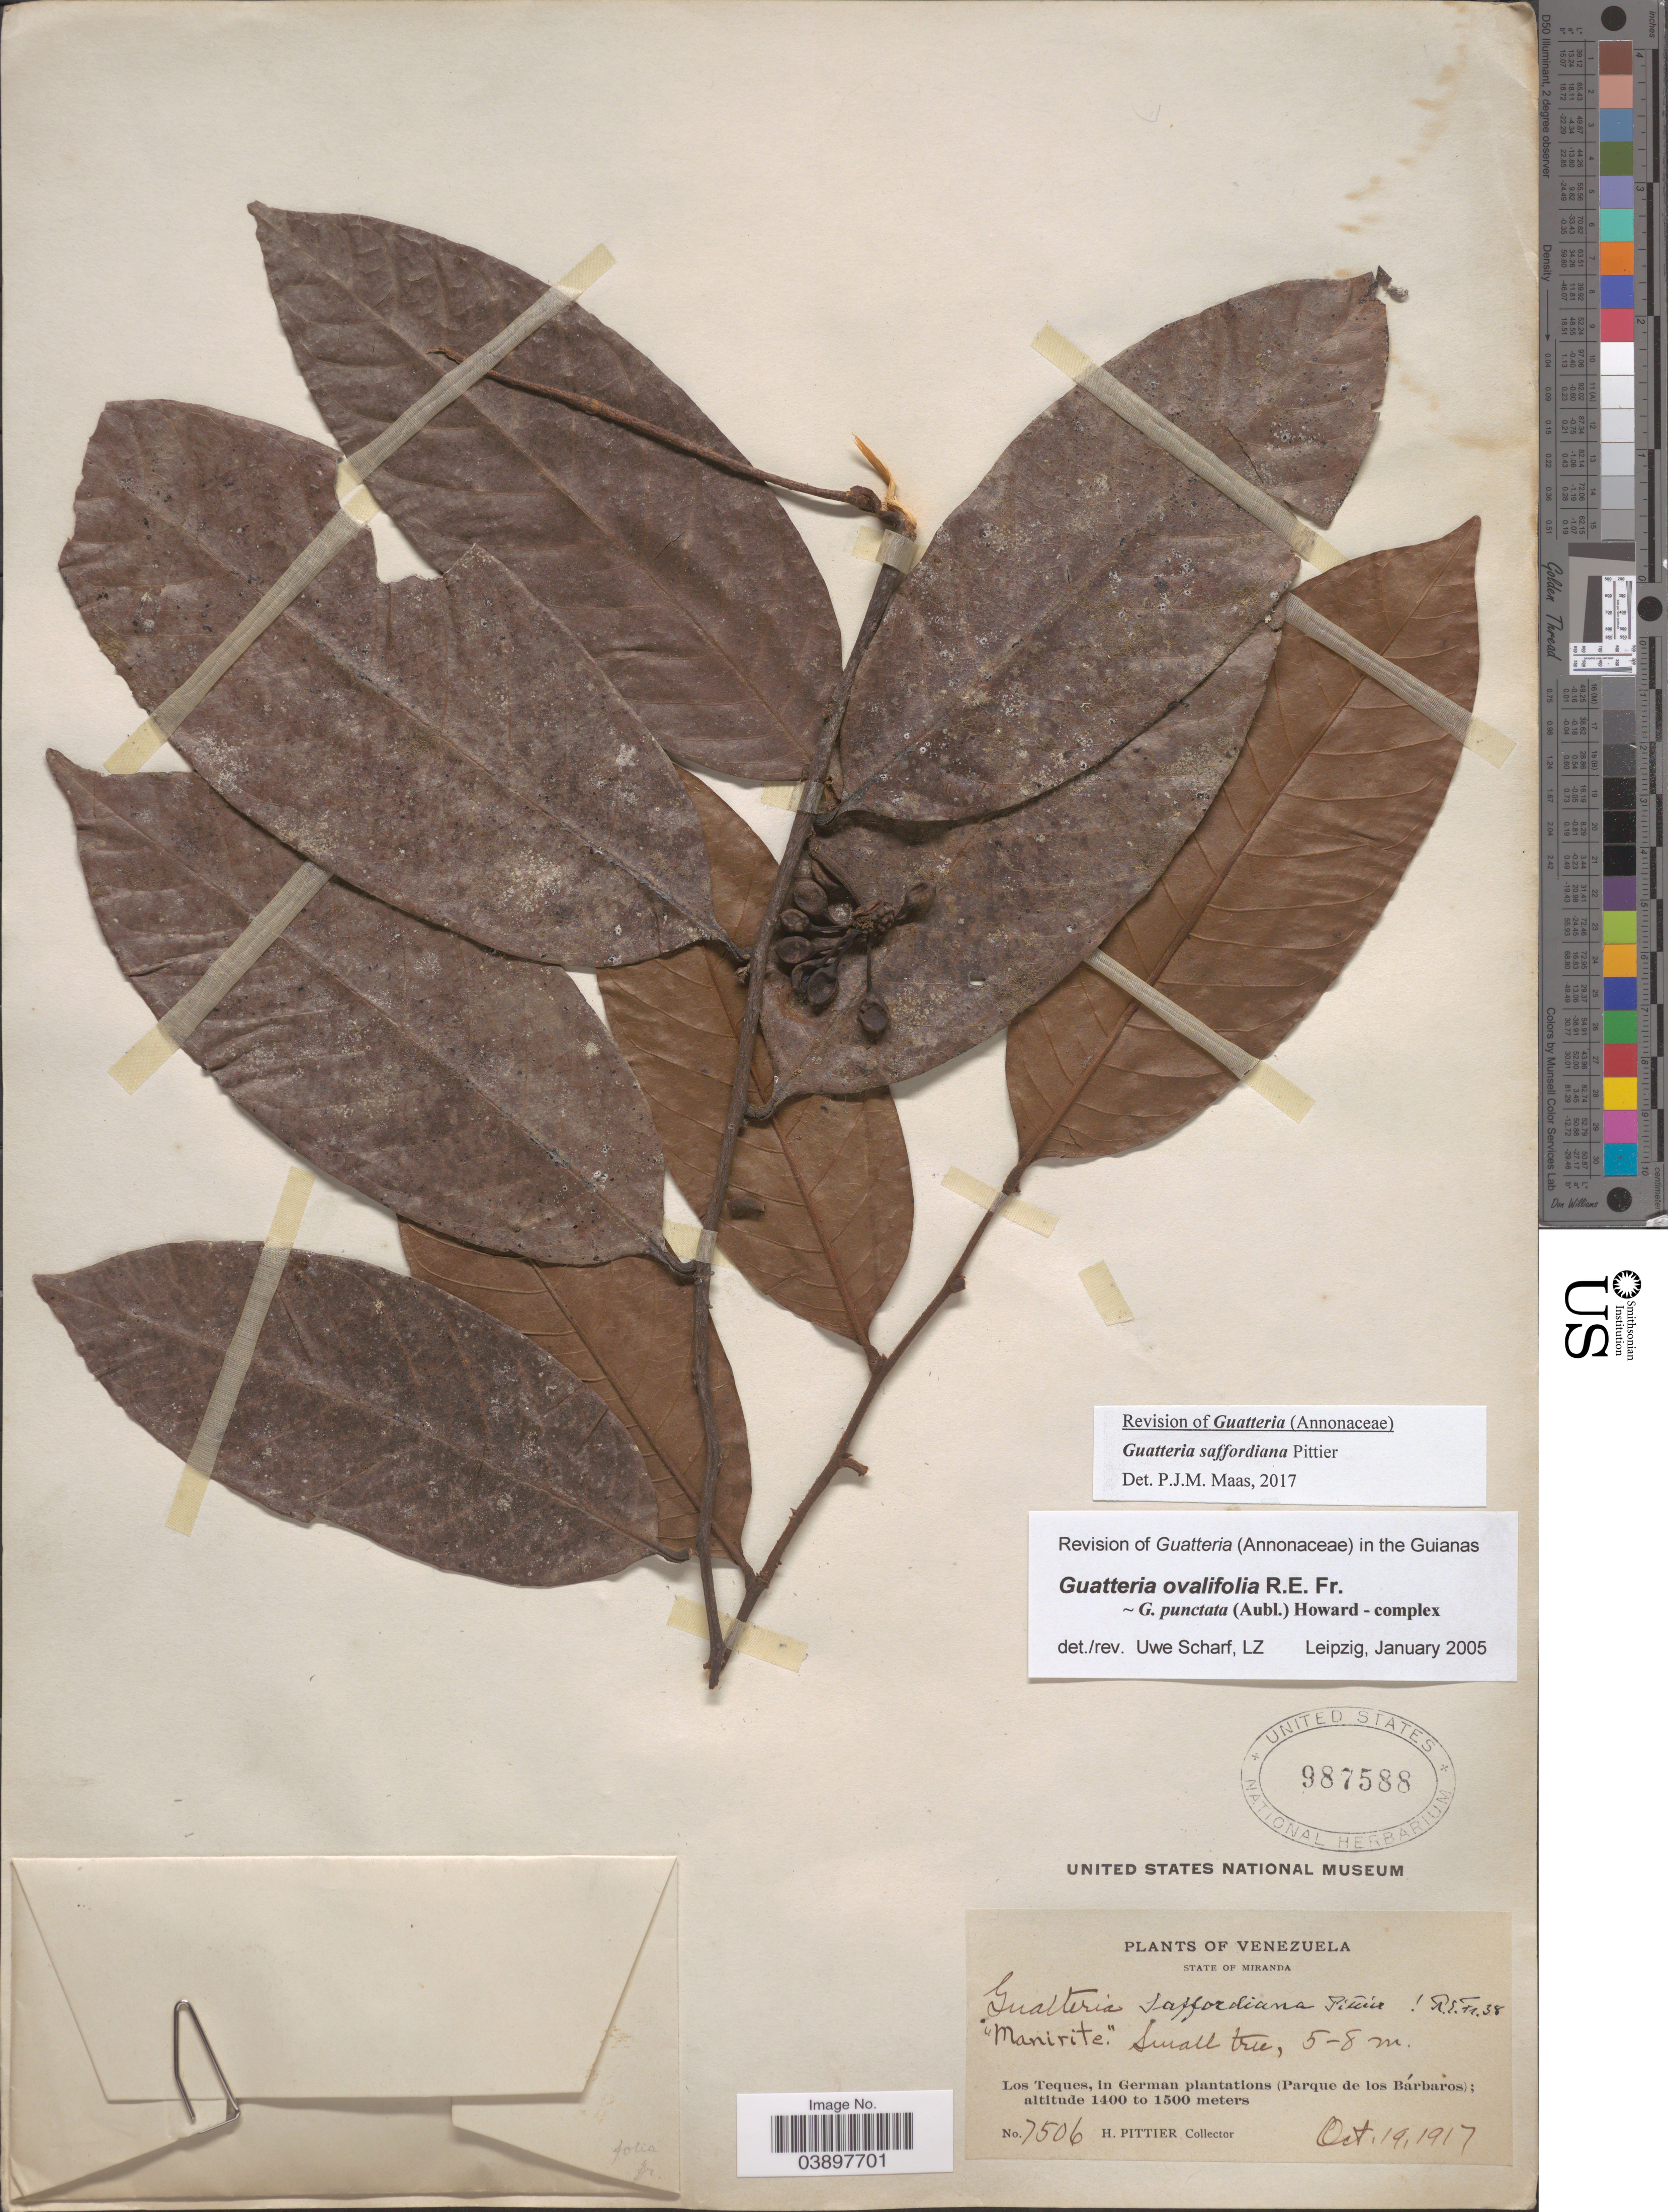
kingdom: Plantae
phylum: Tracheophyta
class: Magnoliopsida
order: Magnoliales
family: Annonaceae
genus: Guatteria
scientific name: Guatteria saffordiana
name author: Pittier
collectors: H. F. Pittier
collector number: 7506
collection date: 1927-10-19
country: Venezuela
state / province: Miranda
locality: Los Teques, in German plantations (Parque de los Bárbaros).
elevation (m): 1400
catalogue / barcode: US 987588